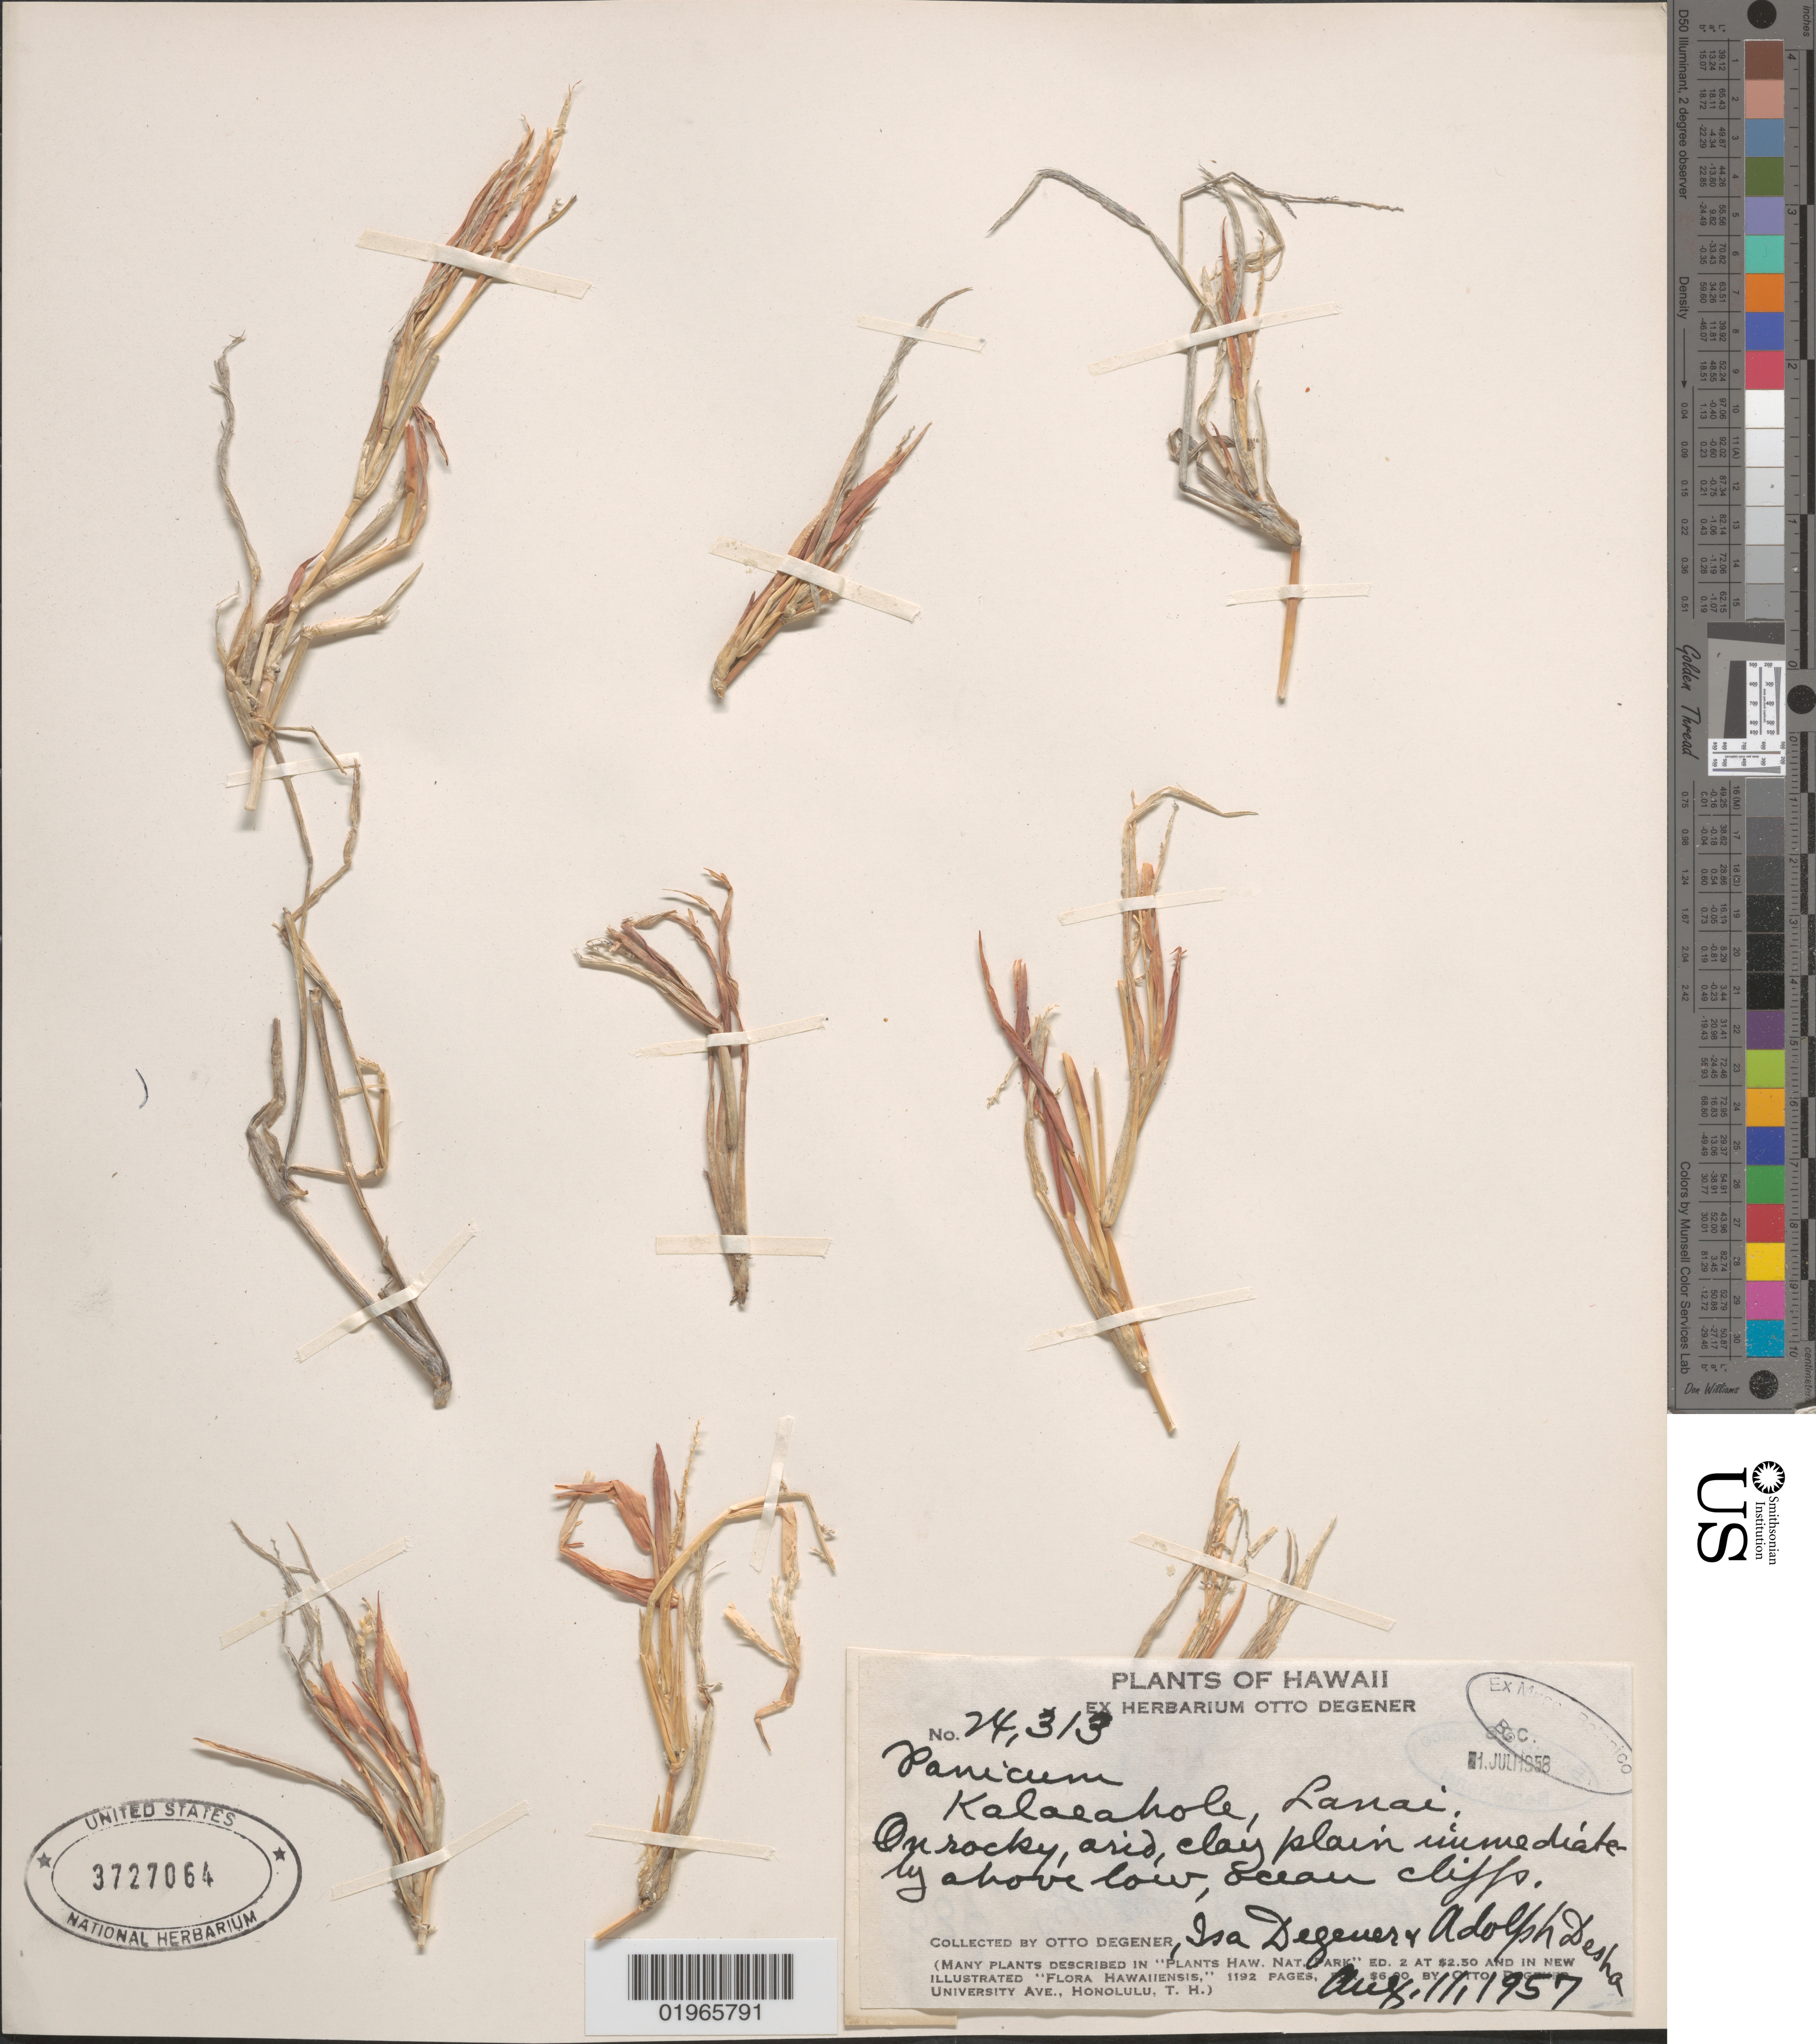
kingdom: Plantae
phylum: Tracheophyta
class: Liliopsida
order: Poales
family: Poaceae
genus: Panicum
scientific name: Panicum sp.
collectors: O. Degener, I. Degener, A. Desha & Verret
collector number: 24313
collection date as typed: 11 Aug 1957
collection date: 1957-08-11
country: United States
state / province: Hawaii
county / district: Maui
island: Lana'i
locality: Kalaeahole, above low ocean cliffs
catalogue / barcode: US 3727064